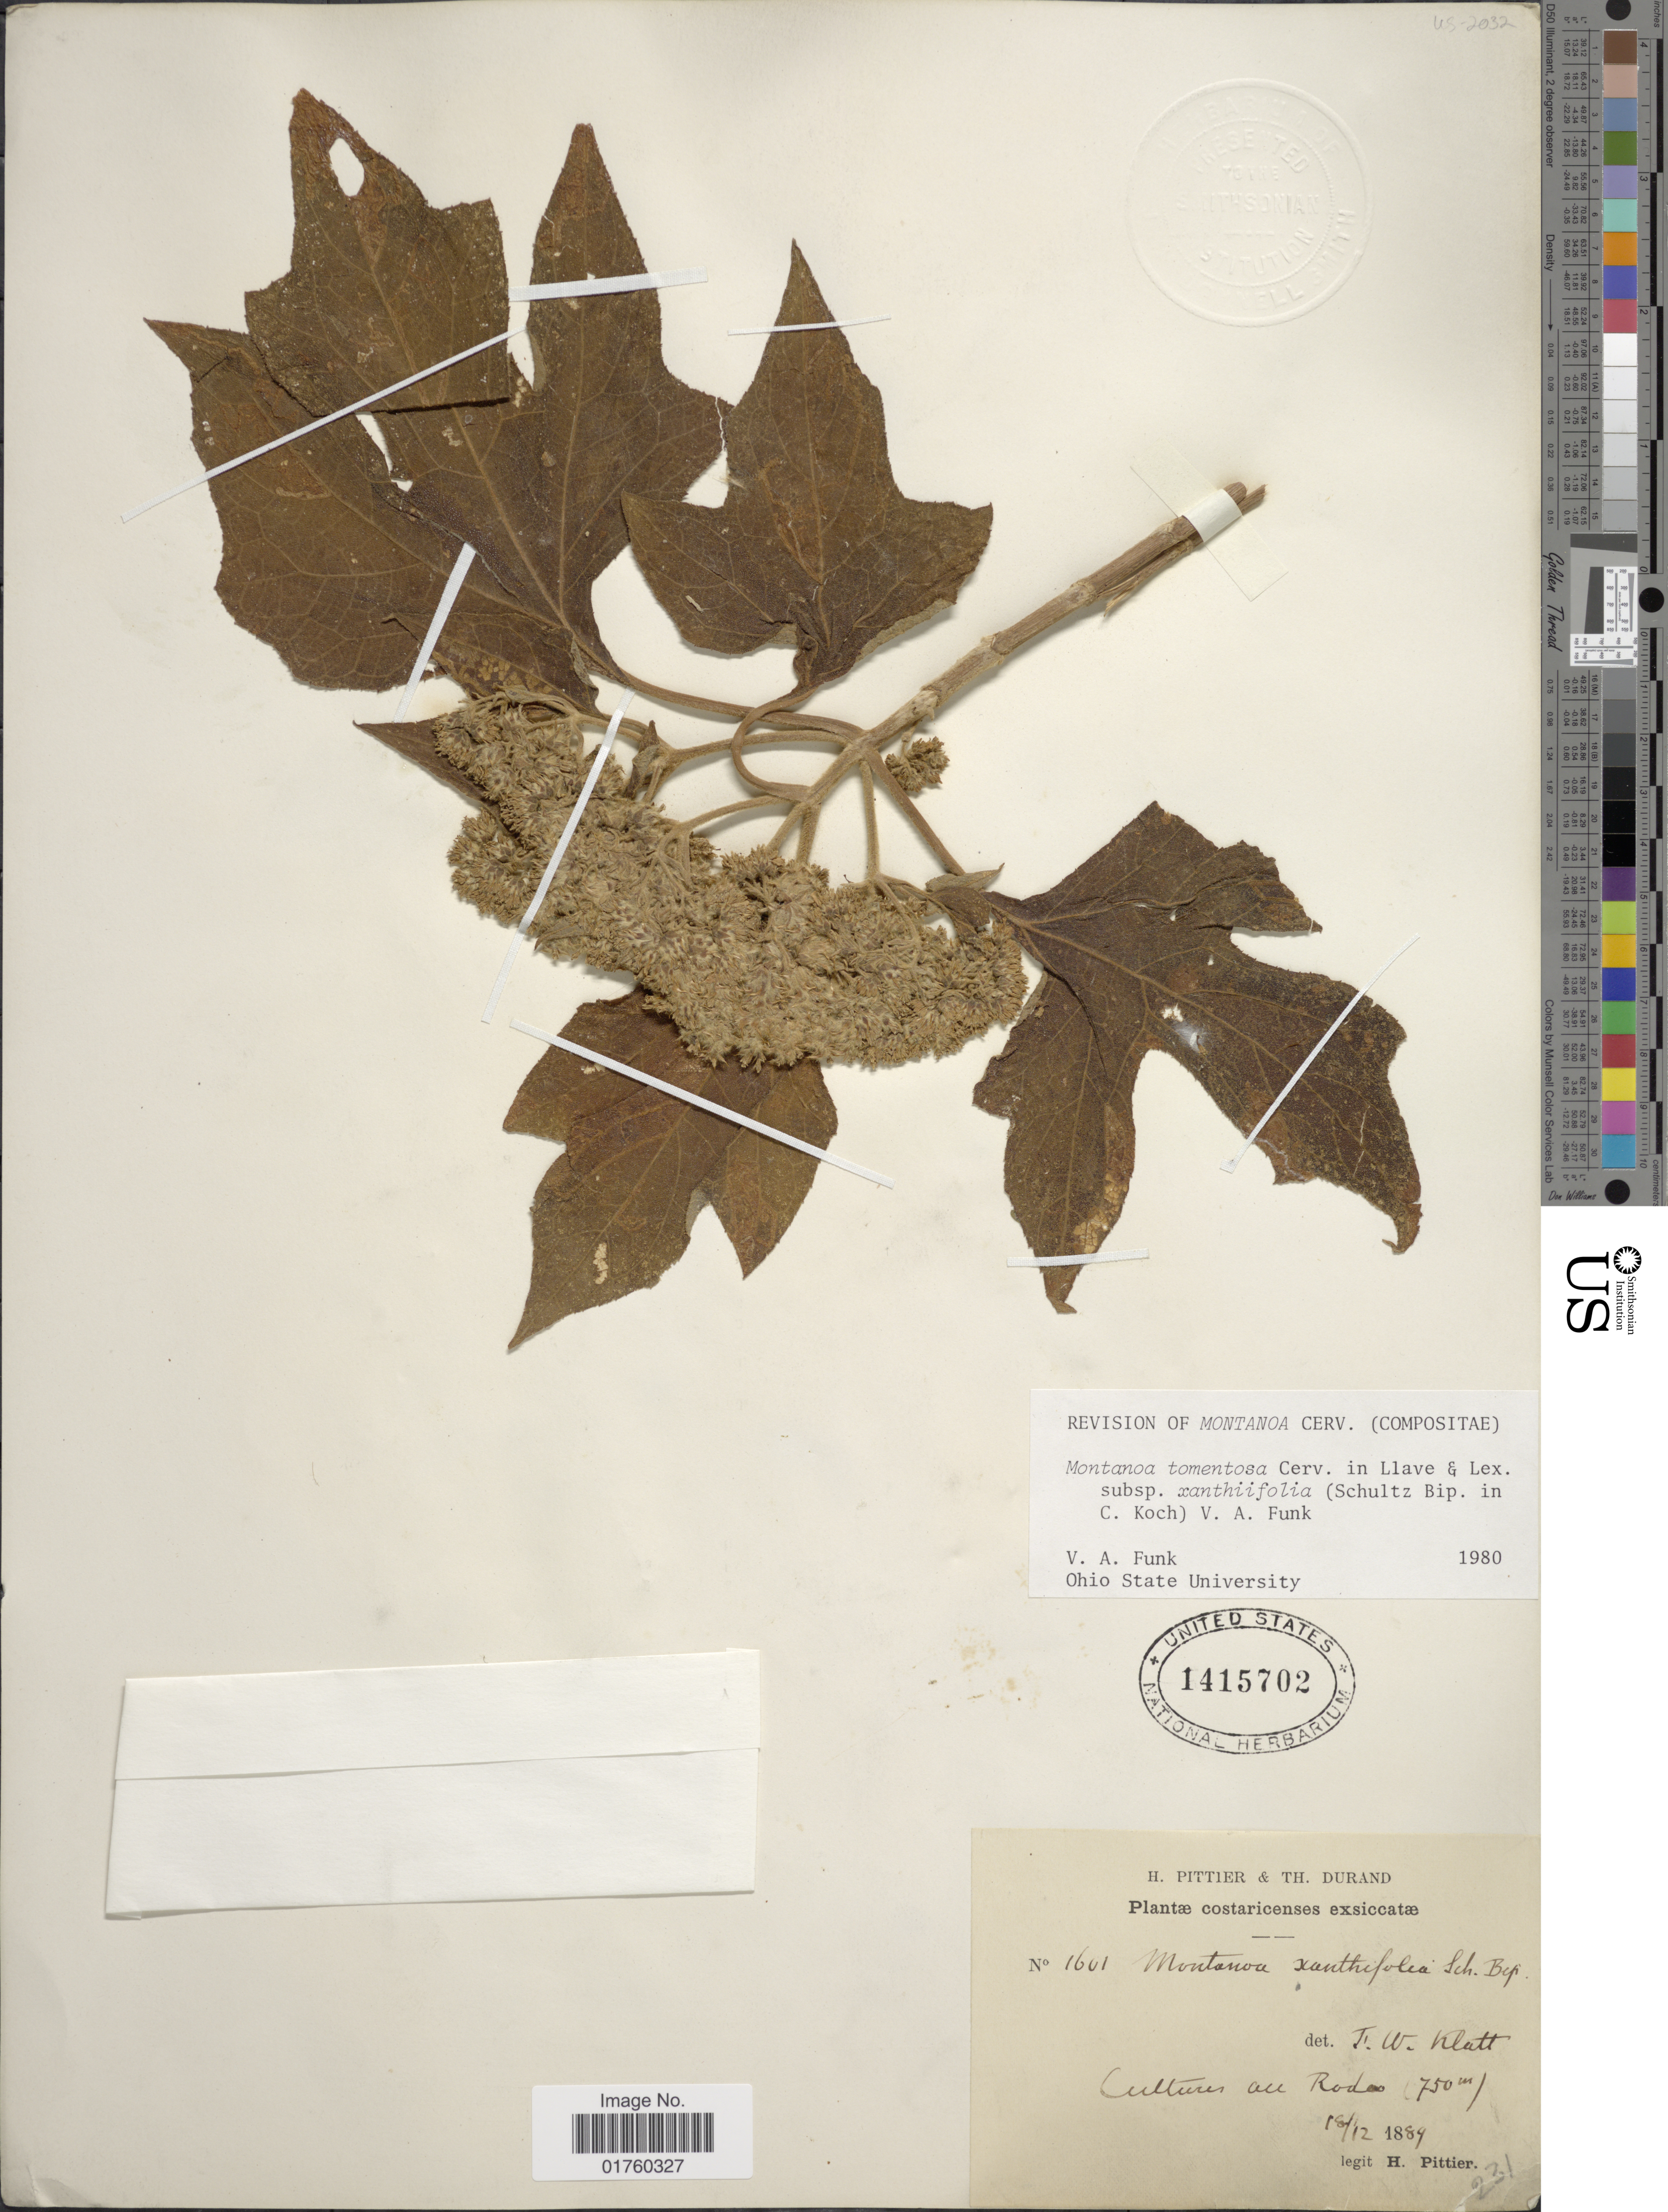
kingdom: Plantae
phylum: Tracheophyta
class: Magnoliopsida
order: Asterales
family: Asteraceae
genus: Montanoa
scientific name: Montanoa tomentosa subsp. xanthiifolia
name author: (Sch. Bip. in C. Koch) V.A. Funk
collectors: H. F. Pittier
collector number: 1601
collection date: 1889-12-18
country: Costa Rica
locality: Cultieres ace Rodos.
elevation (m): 750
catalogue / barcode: US 1415702